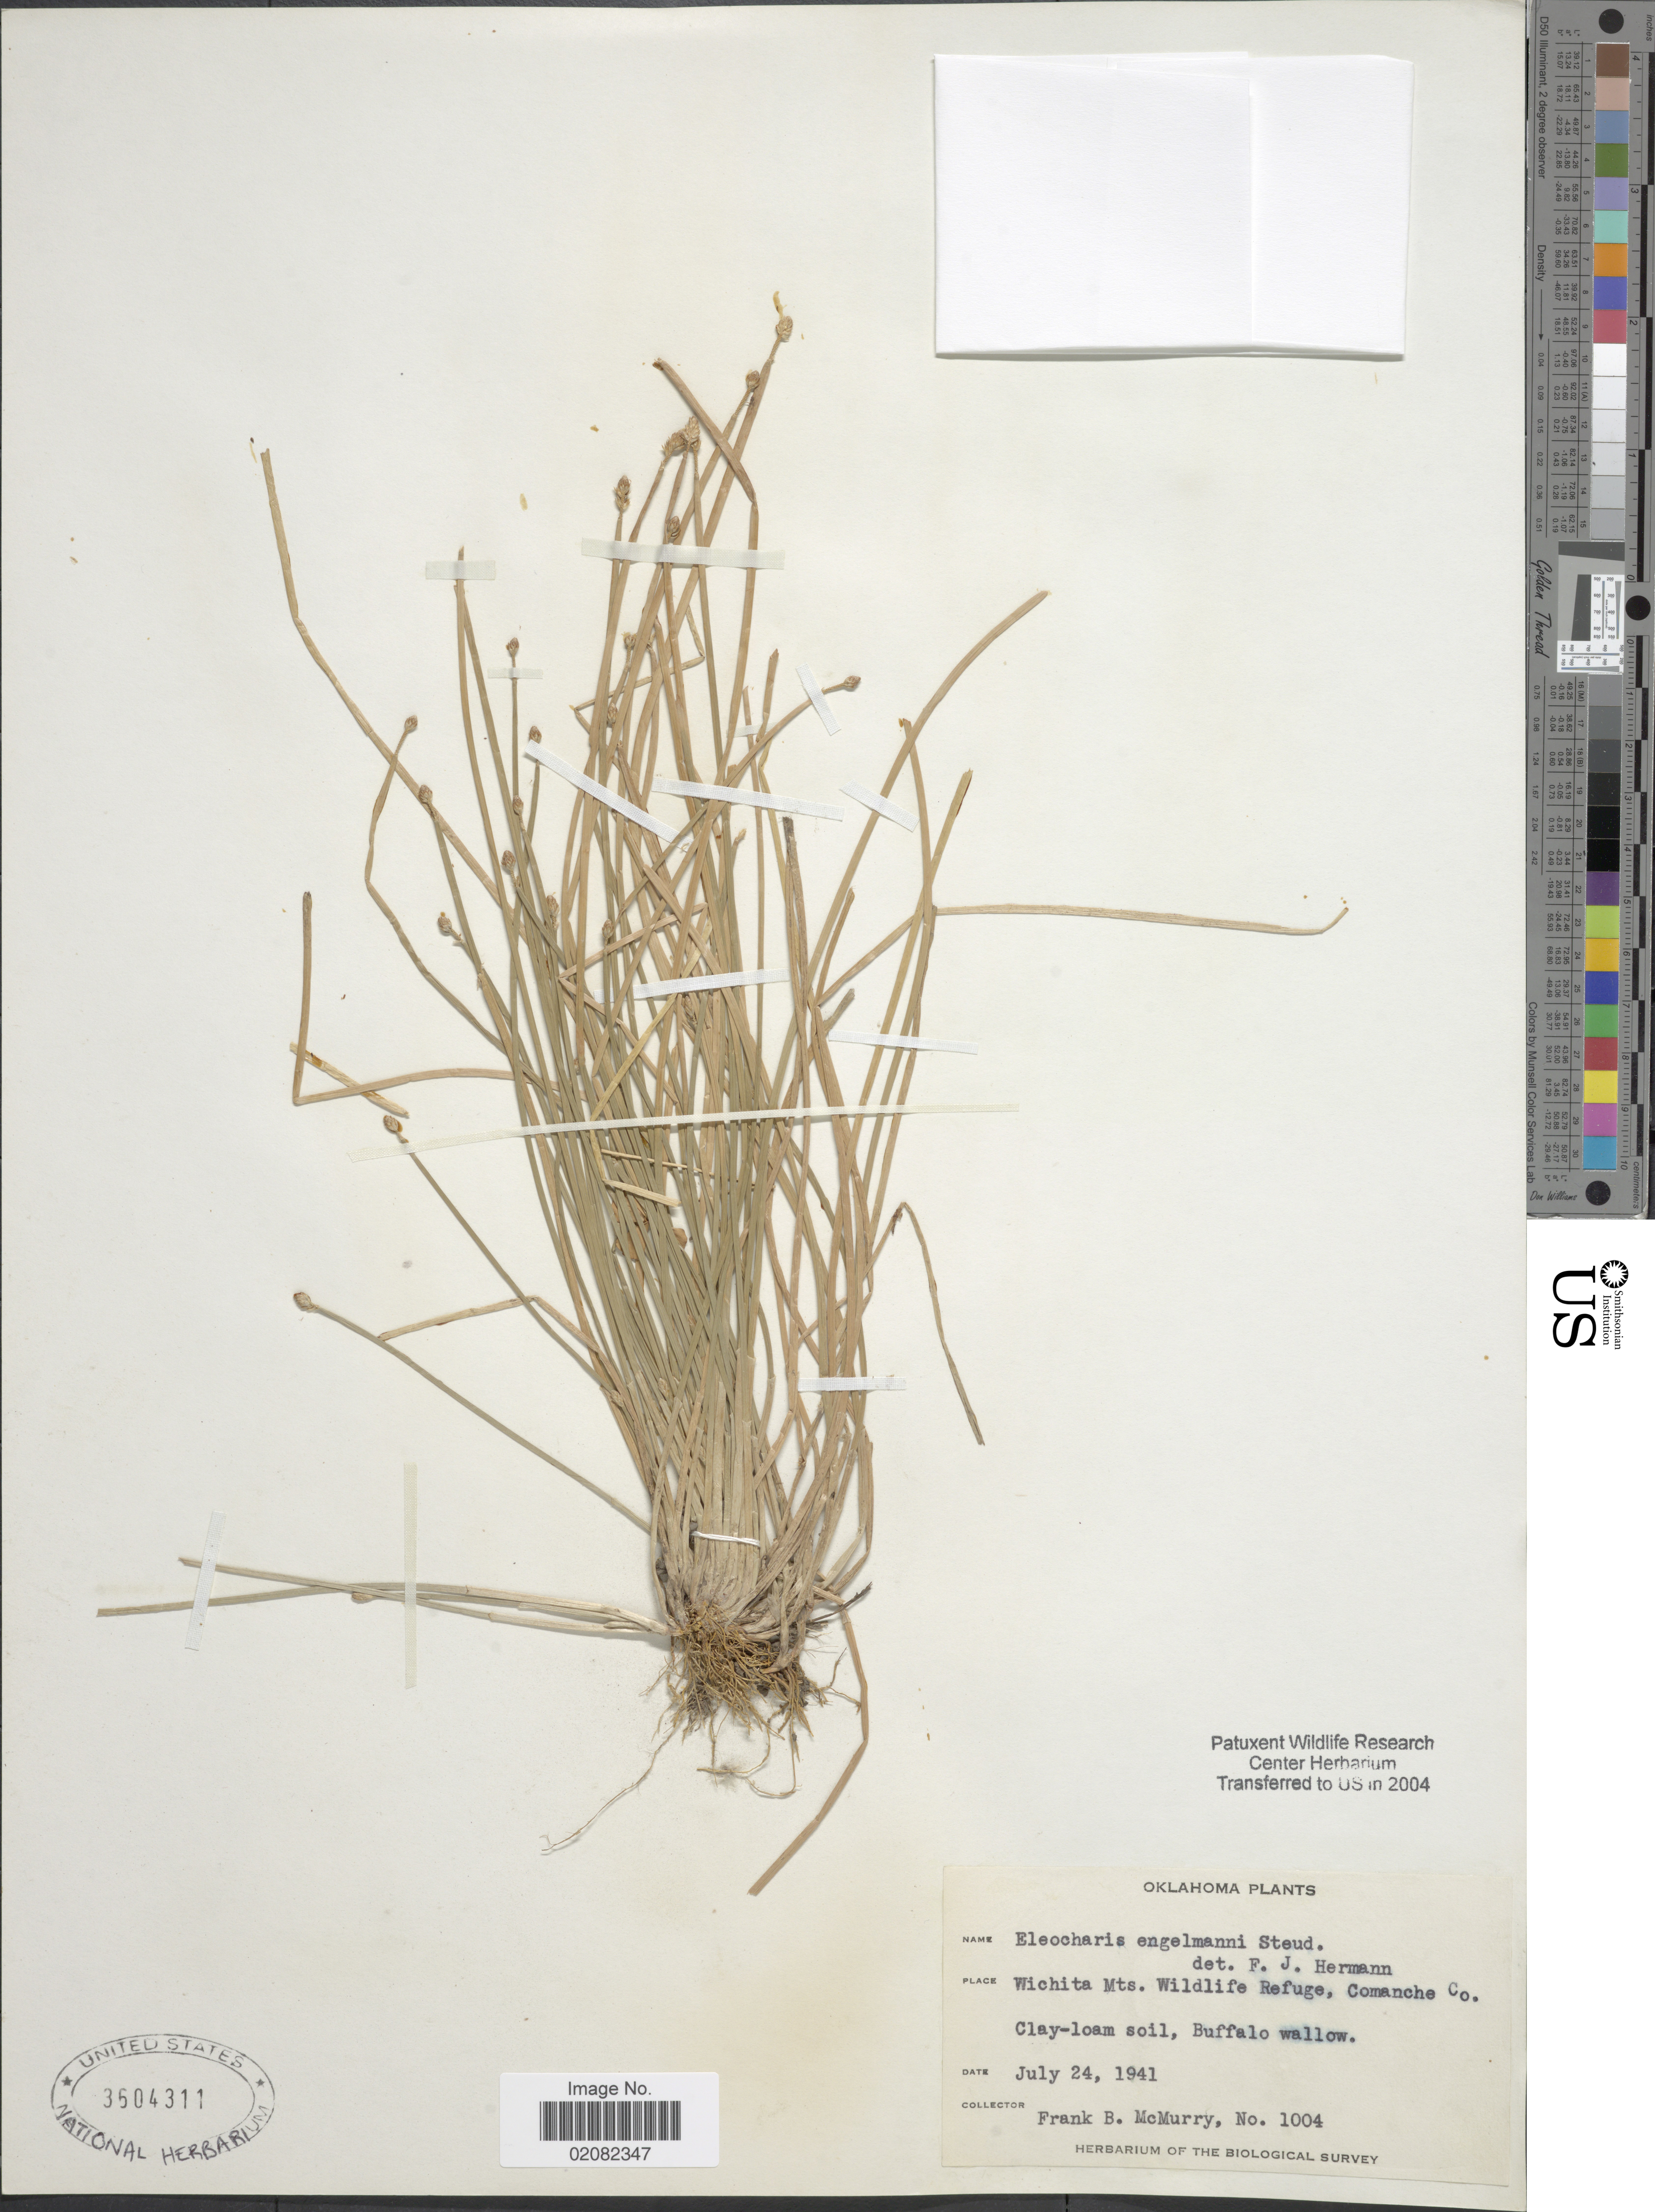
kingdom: Plantae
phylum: Tracheophyta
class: Liliopsida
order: Poales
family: Cyperaceae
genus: Eleocharis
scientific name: Eleocharis engelmannii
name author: Steud.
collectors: F. B. McMurry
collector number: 1004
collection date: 1941-07-24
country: United States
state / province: Oklahoma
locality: Wichita Mts., Wildlife Refuge, Comanche Co.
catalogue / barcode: US 3604311